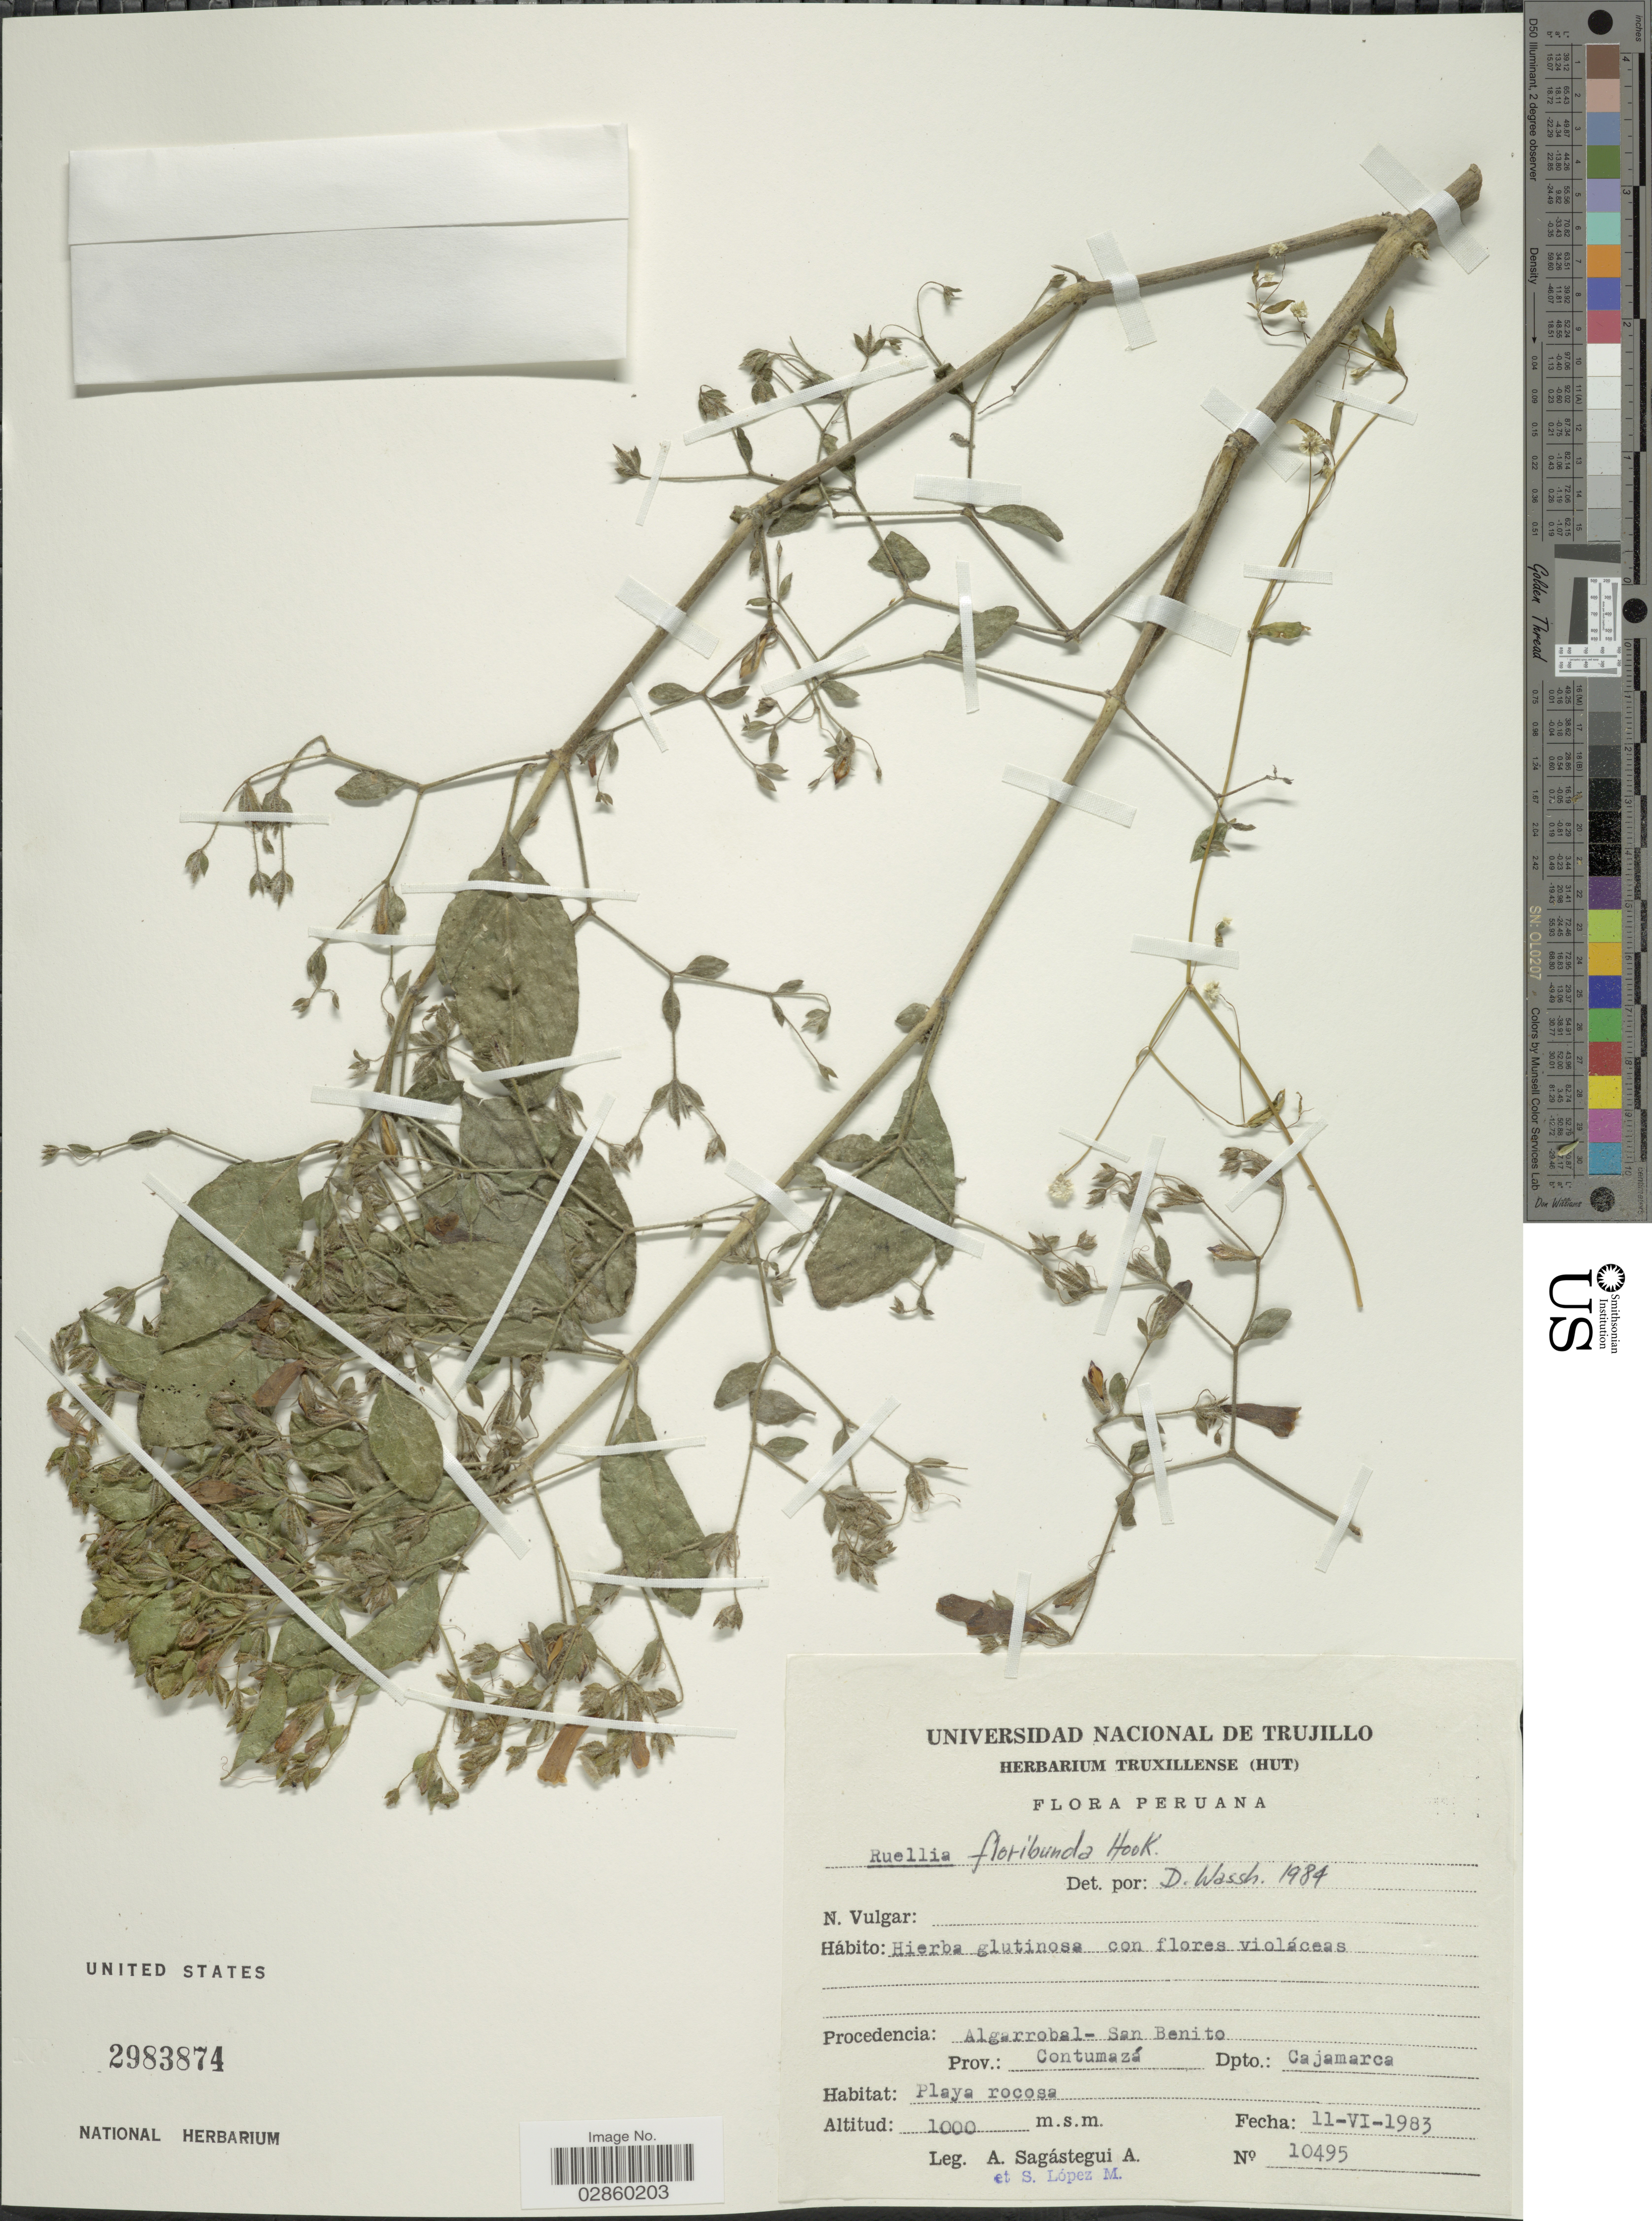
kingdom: Plantae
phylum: Tracheophyta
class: Magnoliopsida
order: Lamiales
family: Acanthaceae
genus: Ruellia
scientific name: Ruellia floribunda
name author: Hook.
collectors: A. Sagástegui A. & S. Lopez M.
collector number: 10495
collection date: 1983-06-11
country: Peru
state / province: Cajamarca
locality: Procedencia Algarrobal-San Benito, Prov. Contumazá, Dpto. Cajamarca.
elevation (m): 1000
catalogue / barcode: US 2983874